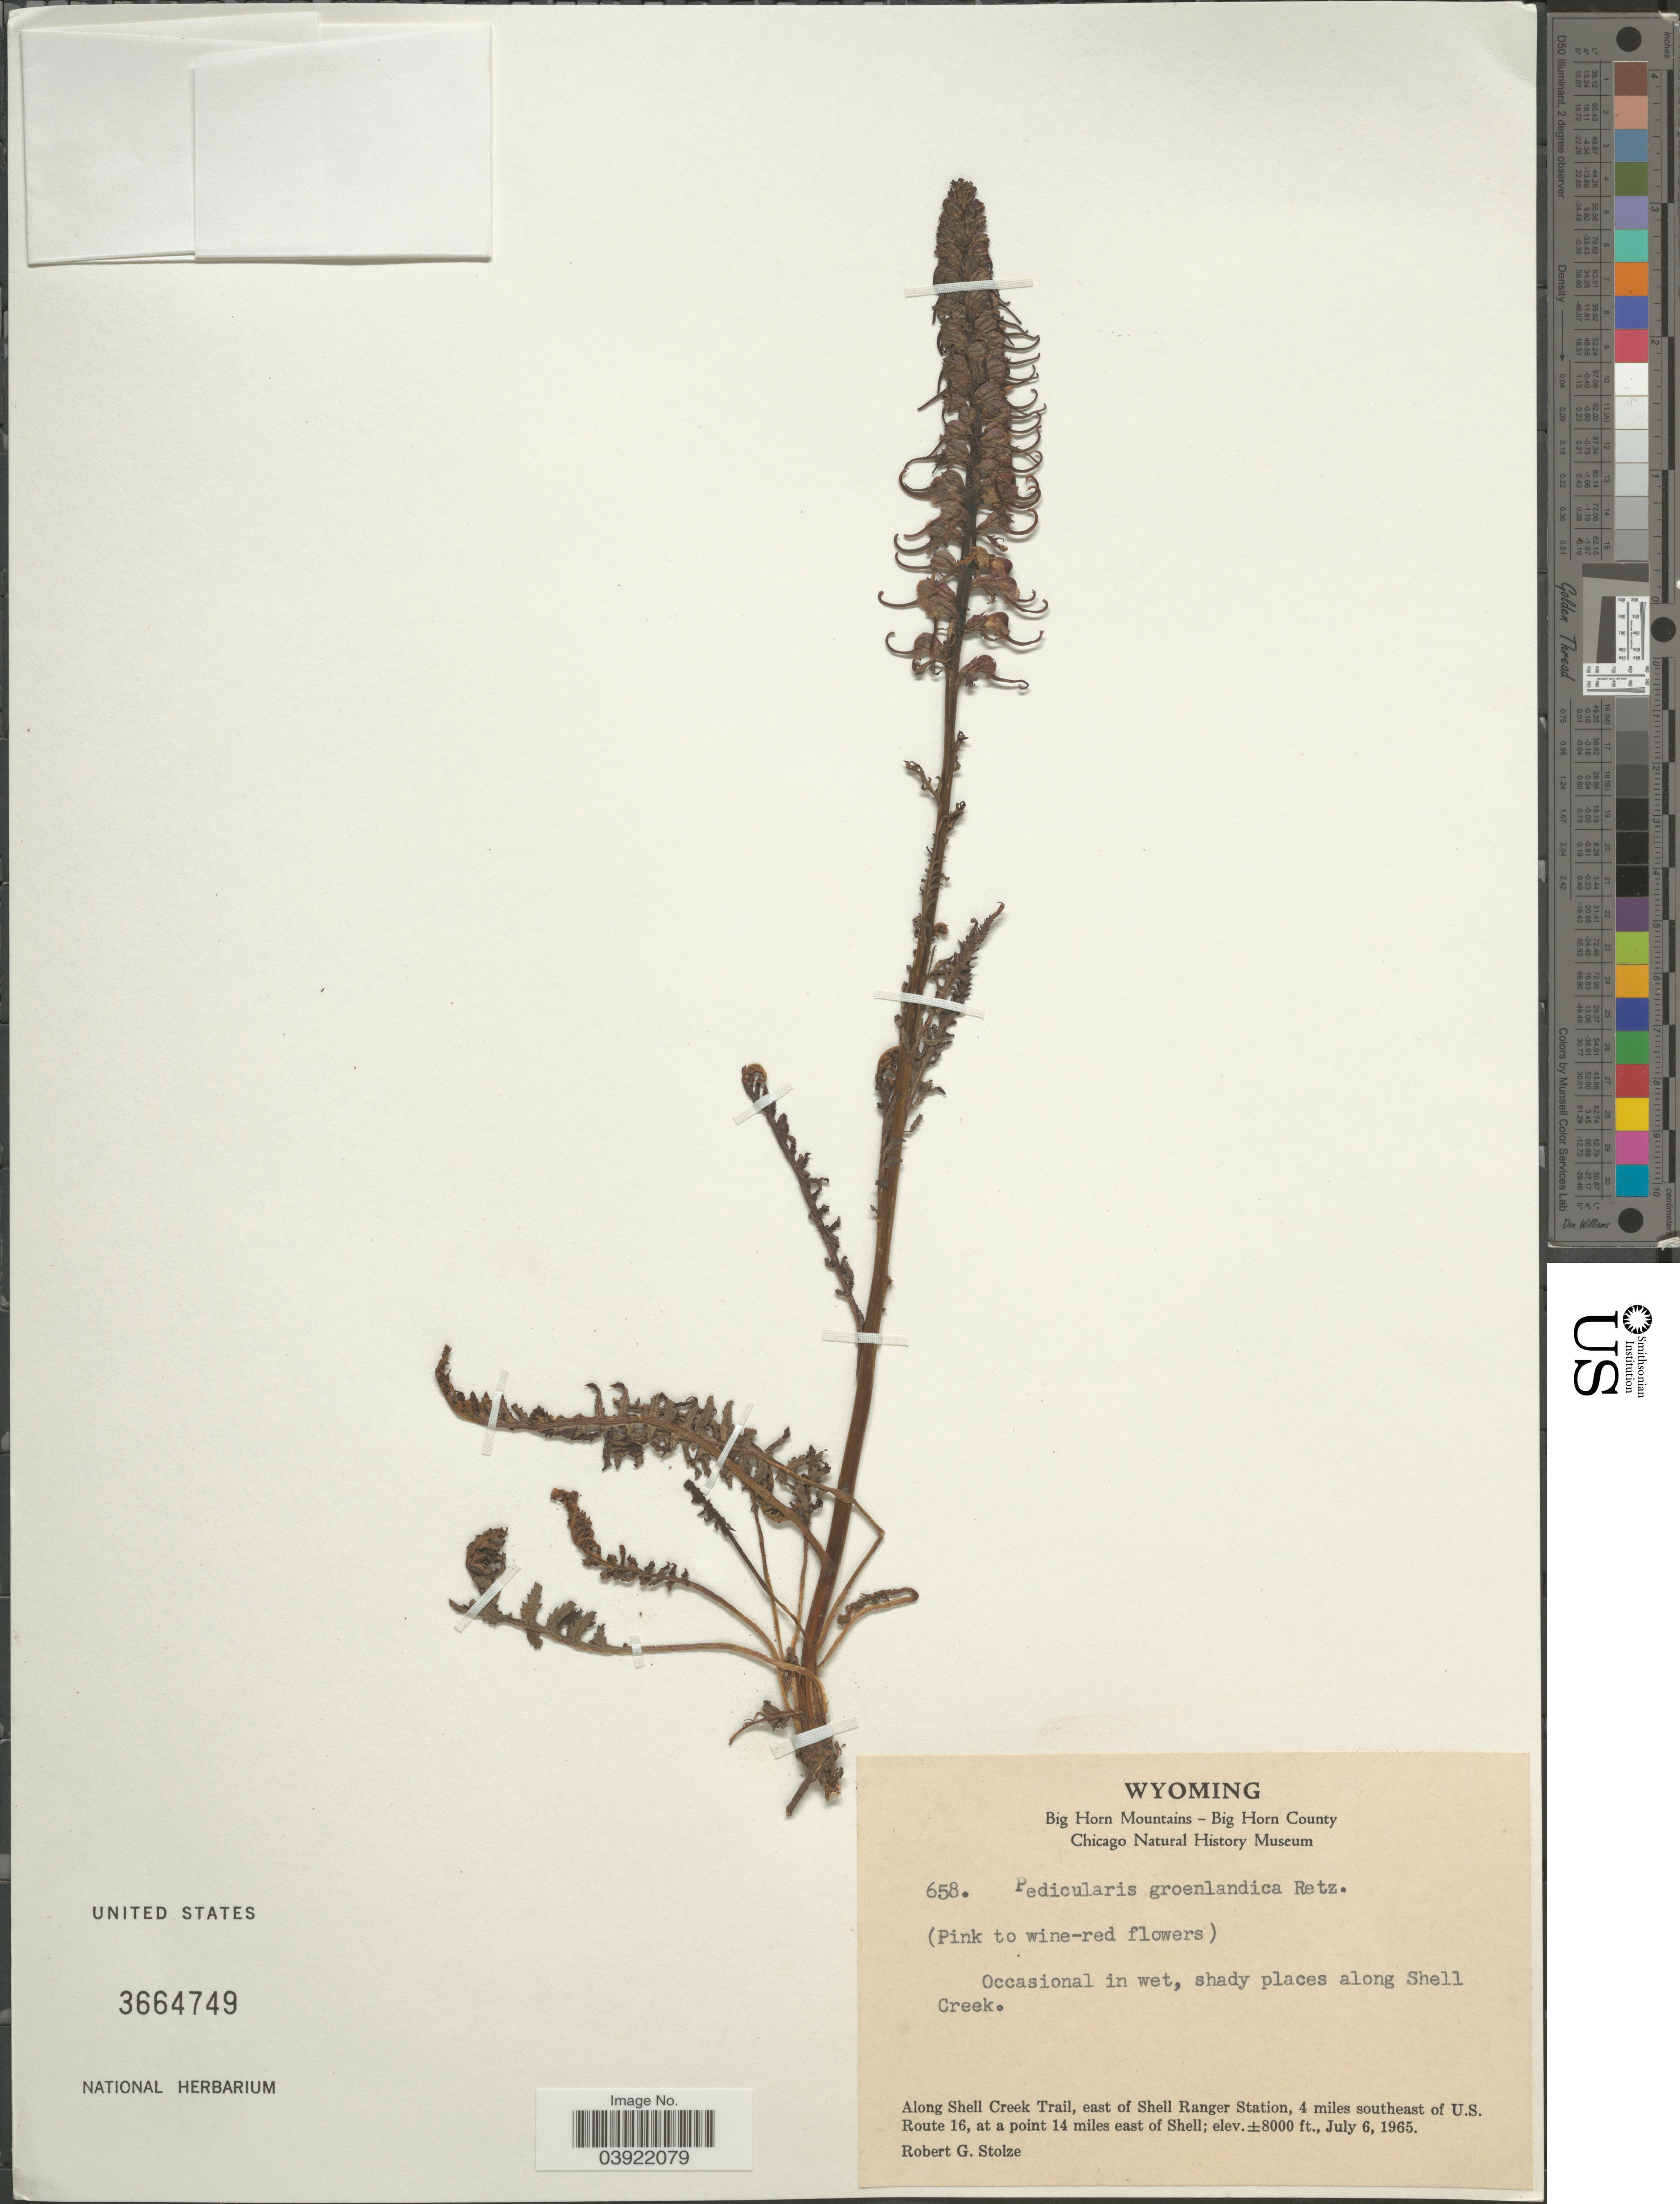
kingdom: Plantae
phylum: Tracheophyta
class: Magnoliopsida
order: Lamiales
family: Orobanchaceae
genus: Pedicularis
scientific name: Pedicularis groenlandica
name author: Retz.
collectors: R. G. Stolze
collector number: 658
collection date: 1965-07-06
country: United States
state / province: Wyoming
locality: Big Horn Mountains - Big Horn City. Along Shell Creek Trail, east of Shell Ranger Station, 4 miles southeast of U.S. Route 16, at a point 14 miles east of Shell.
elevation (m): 2438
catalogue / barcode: US 3664749